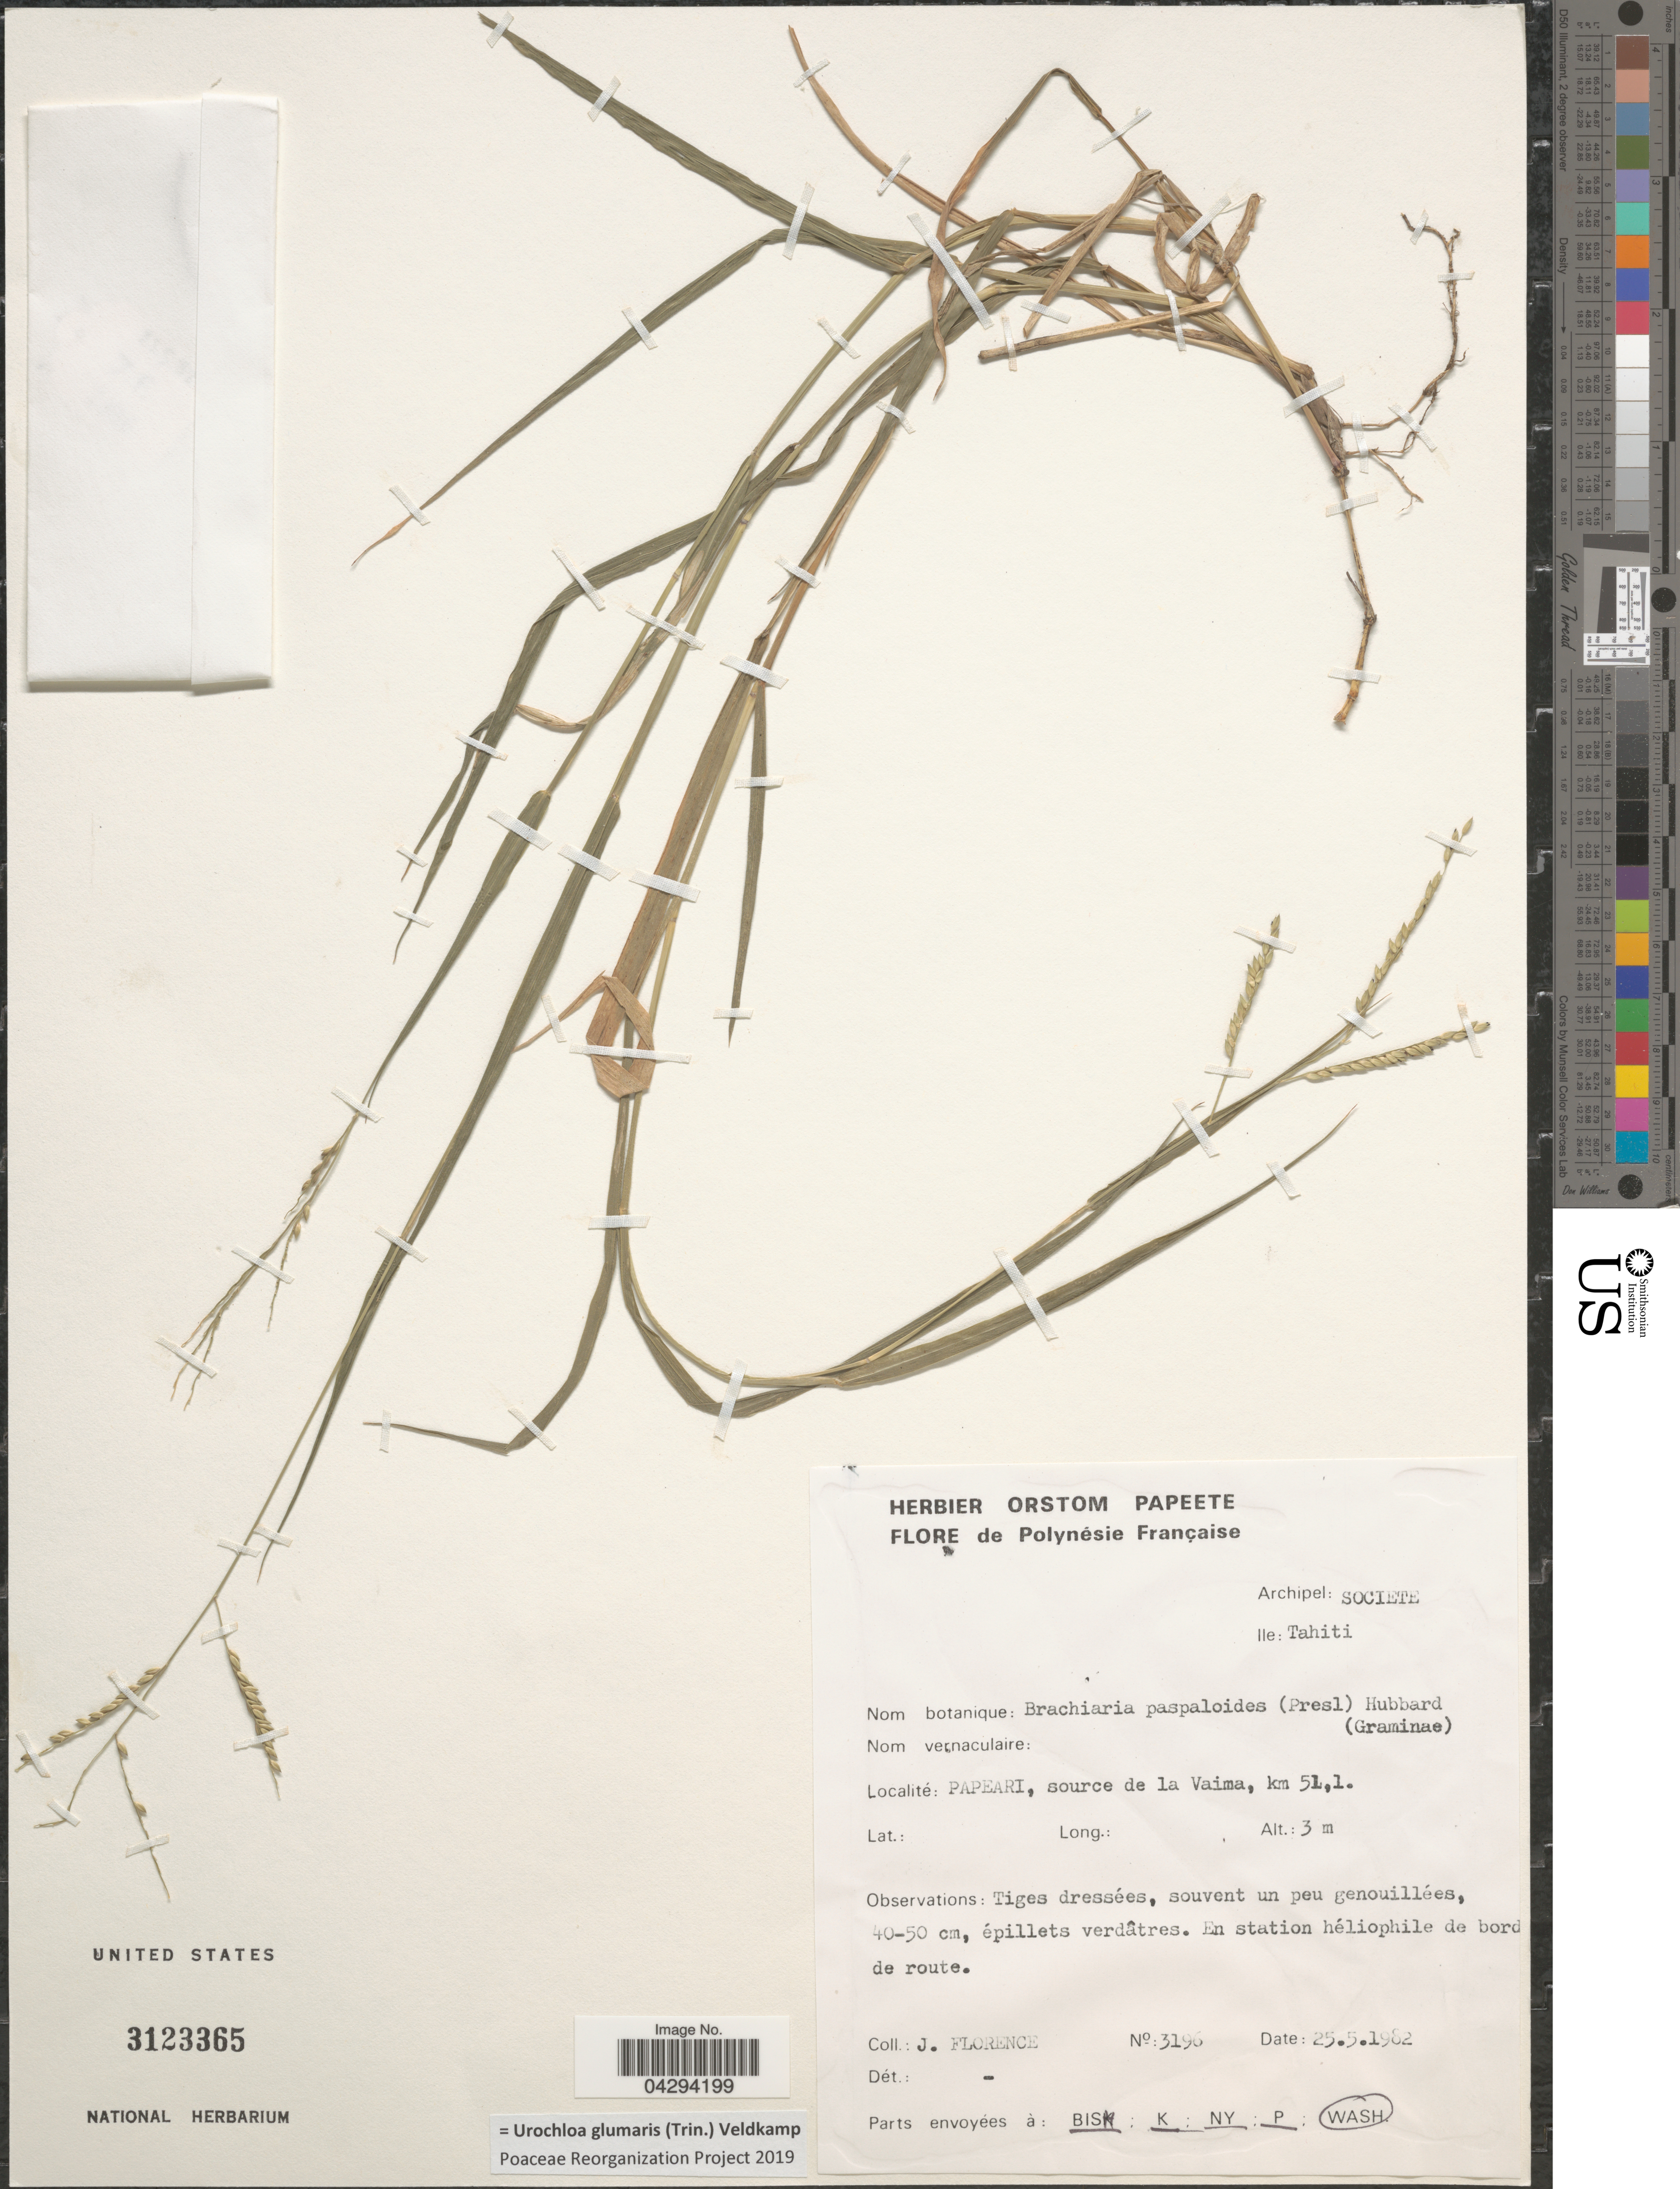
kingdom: Plantae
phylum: Tracheophyta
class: Liliopsida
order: Poales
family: Poaceae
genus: Urochloa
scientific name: Urochloa glumaris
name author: (Trin.) Veldkamp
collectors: J. Florence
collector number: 3196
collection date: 1982-05-25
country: French Polynesia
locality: Archipel: Societe. Ile: Tahiti. Papeari, source de la Vaima, km 51,1.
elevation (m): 3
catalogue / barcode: US 3123365